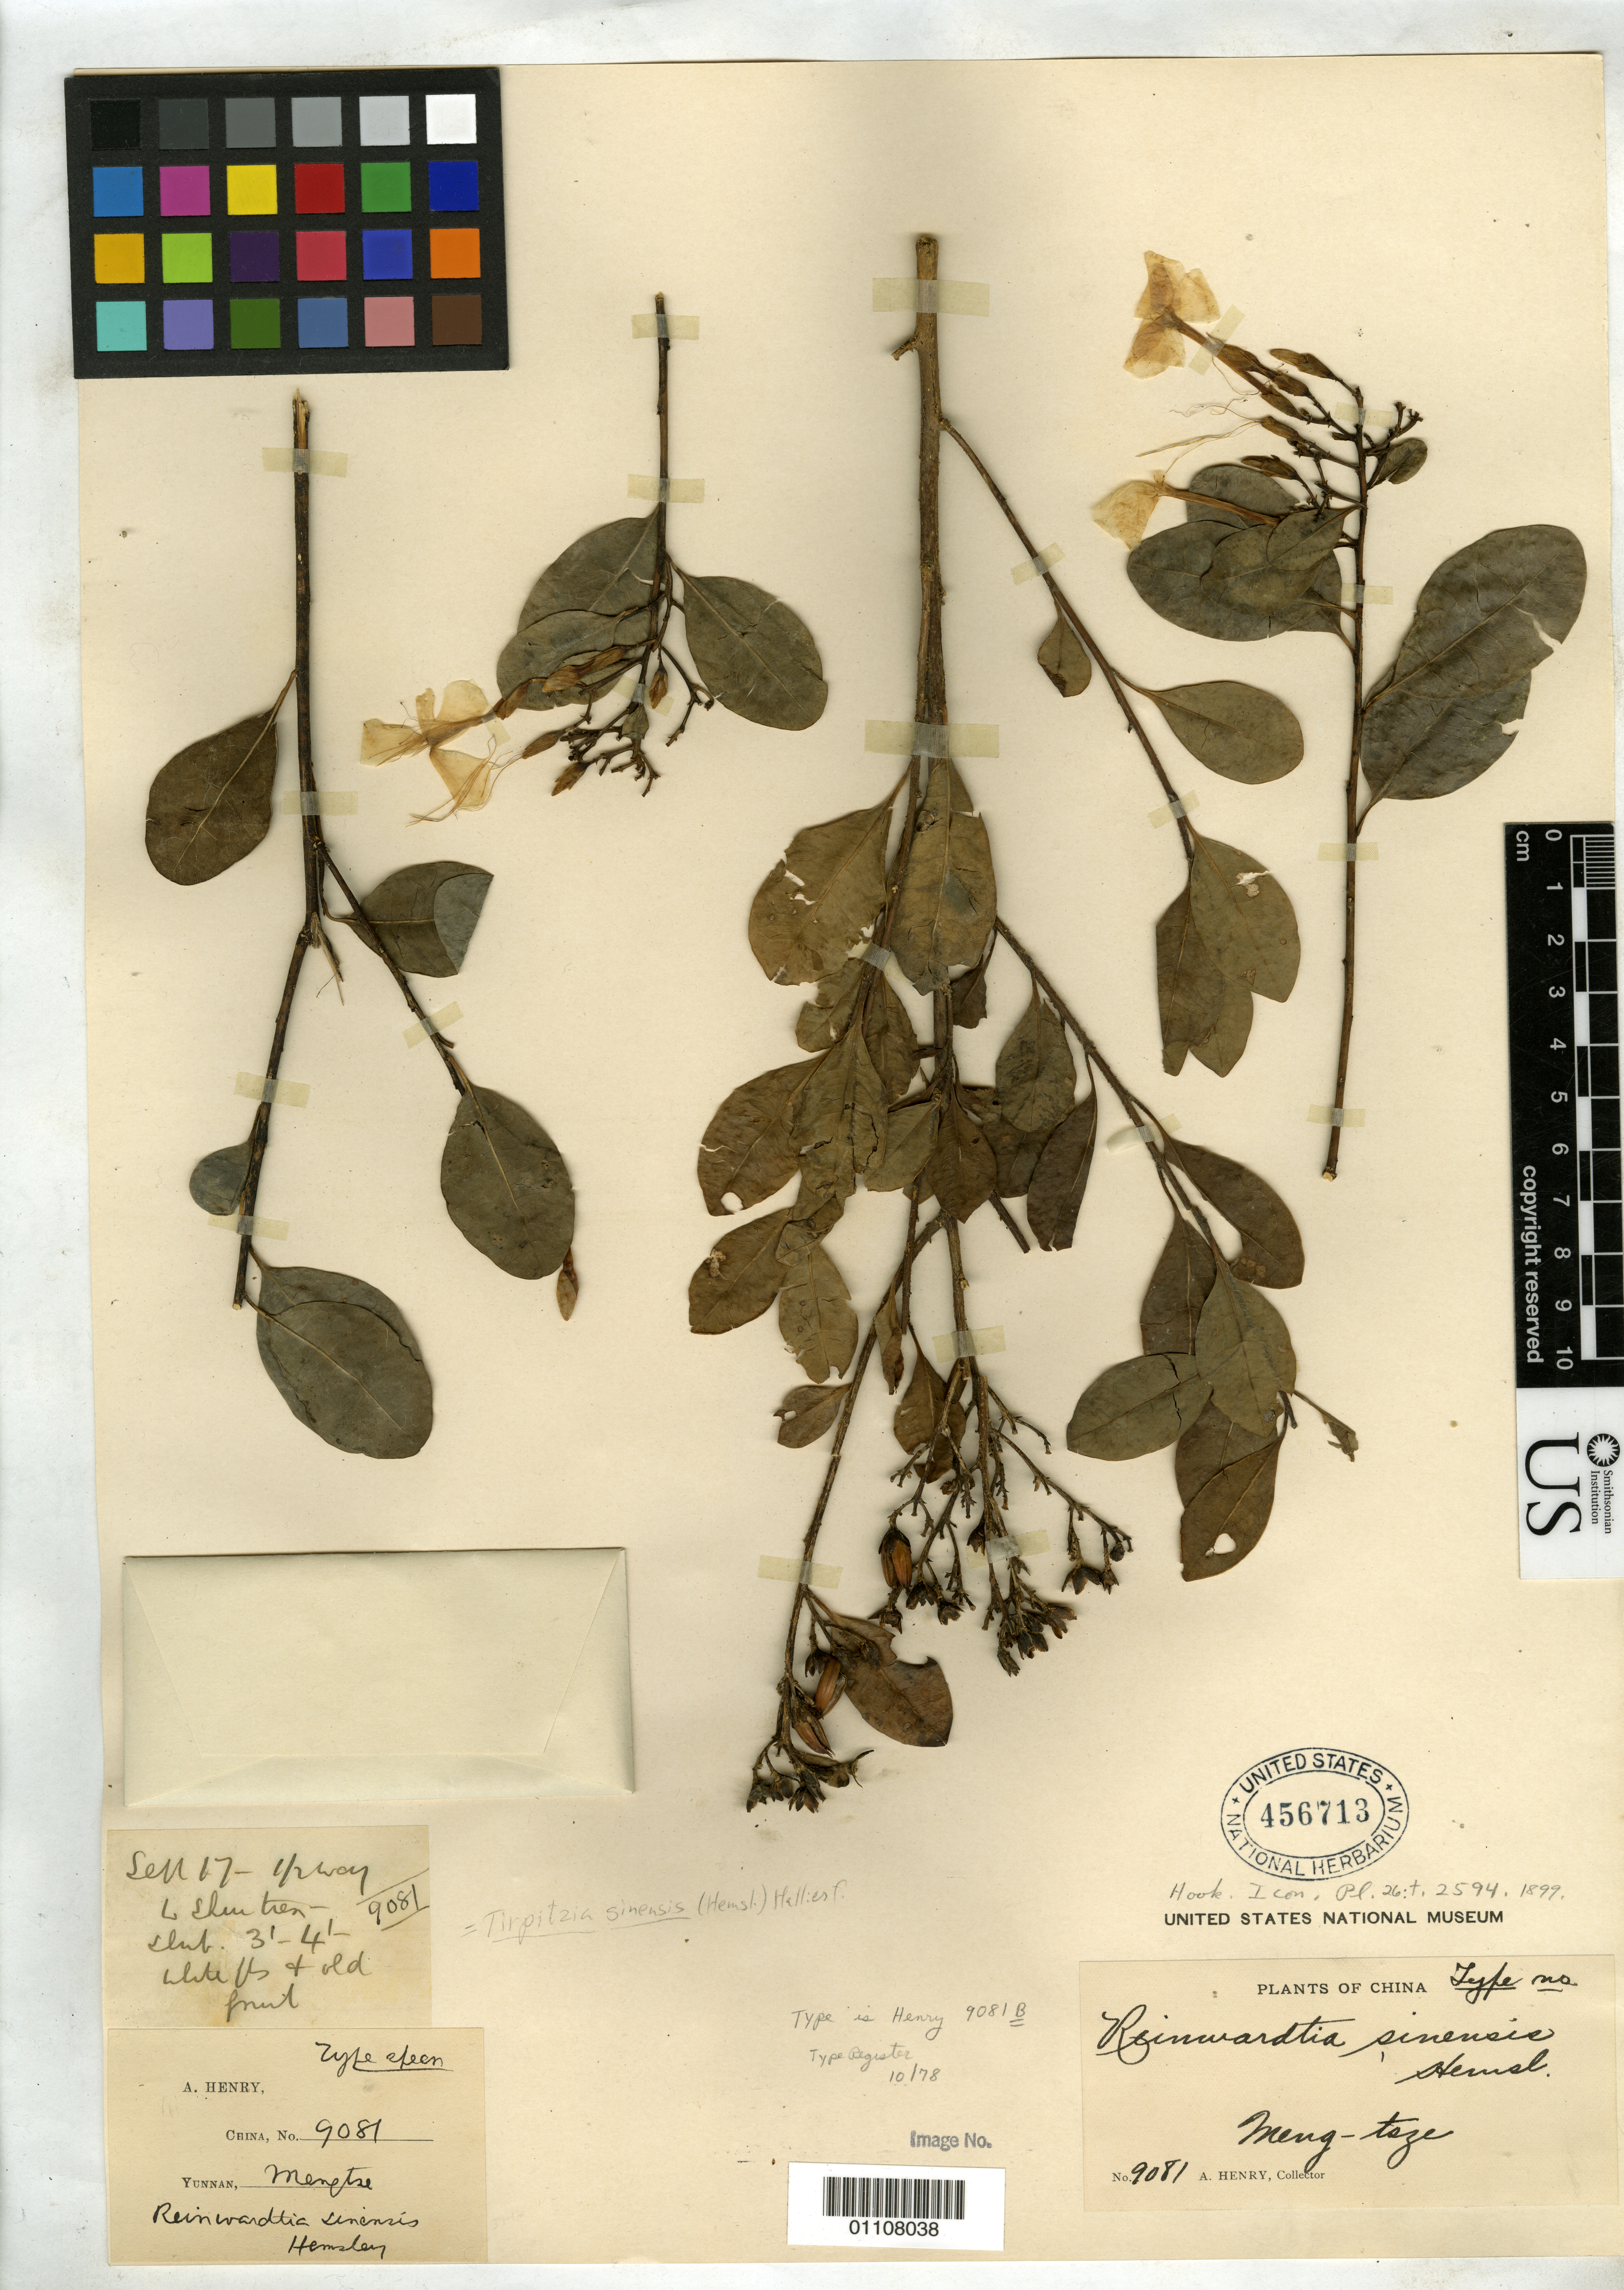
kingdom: Plantae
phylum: Tracheophyta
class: Magnoliopsida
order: Malpighiales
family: Linaceae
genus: Reinwardtia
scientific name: Reinwardtia sinensis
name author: Hemsl.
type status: Possible Type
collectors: A. Henry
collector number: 9081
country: China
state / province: Yunnan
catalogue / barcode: US 456713